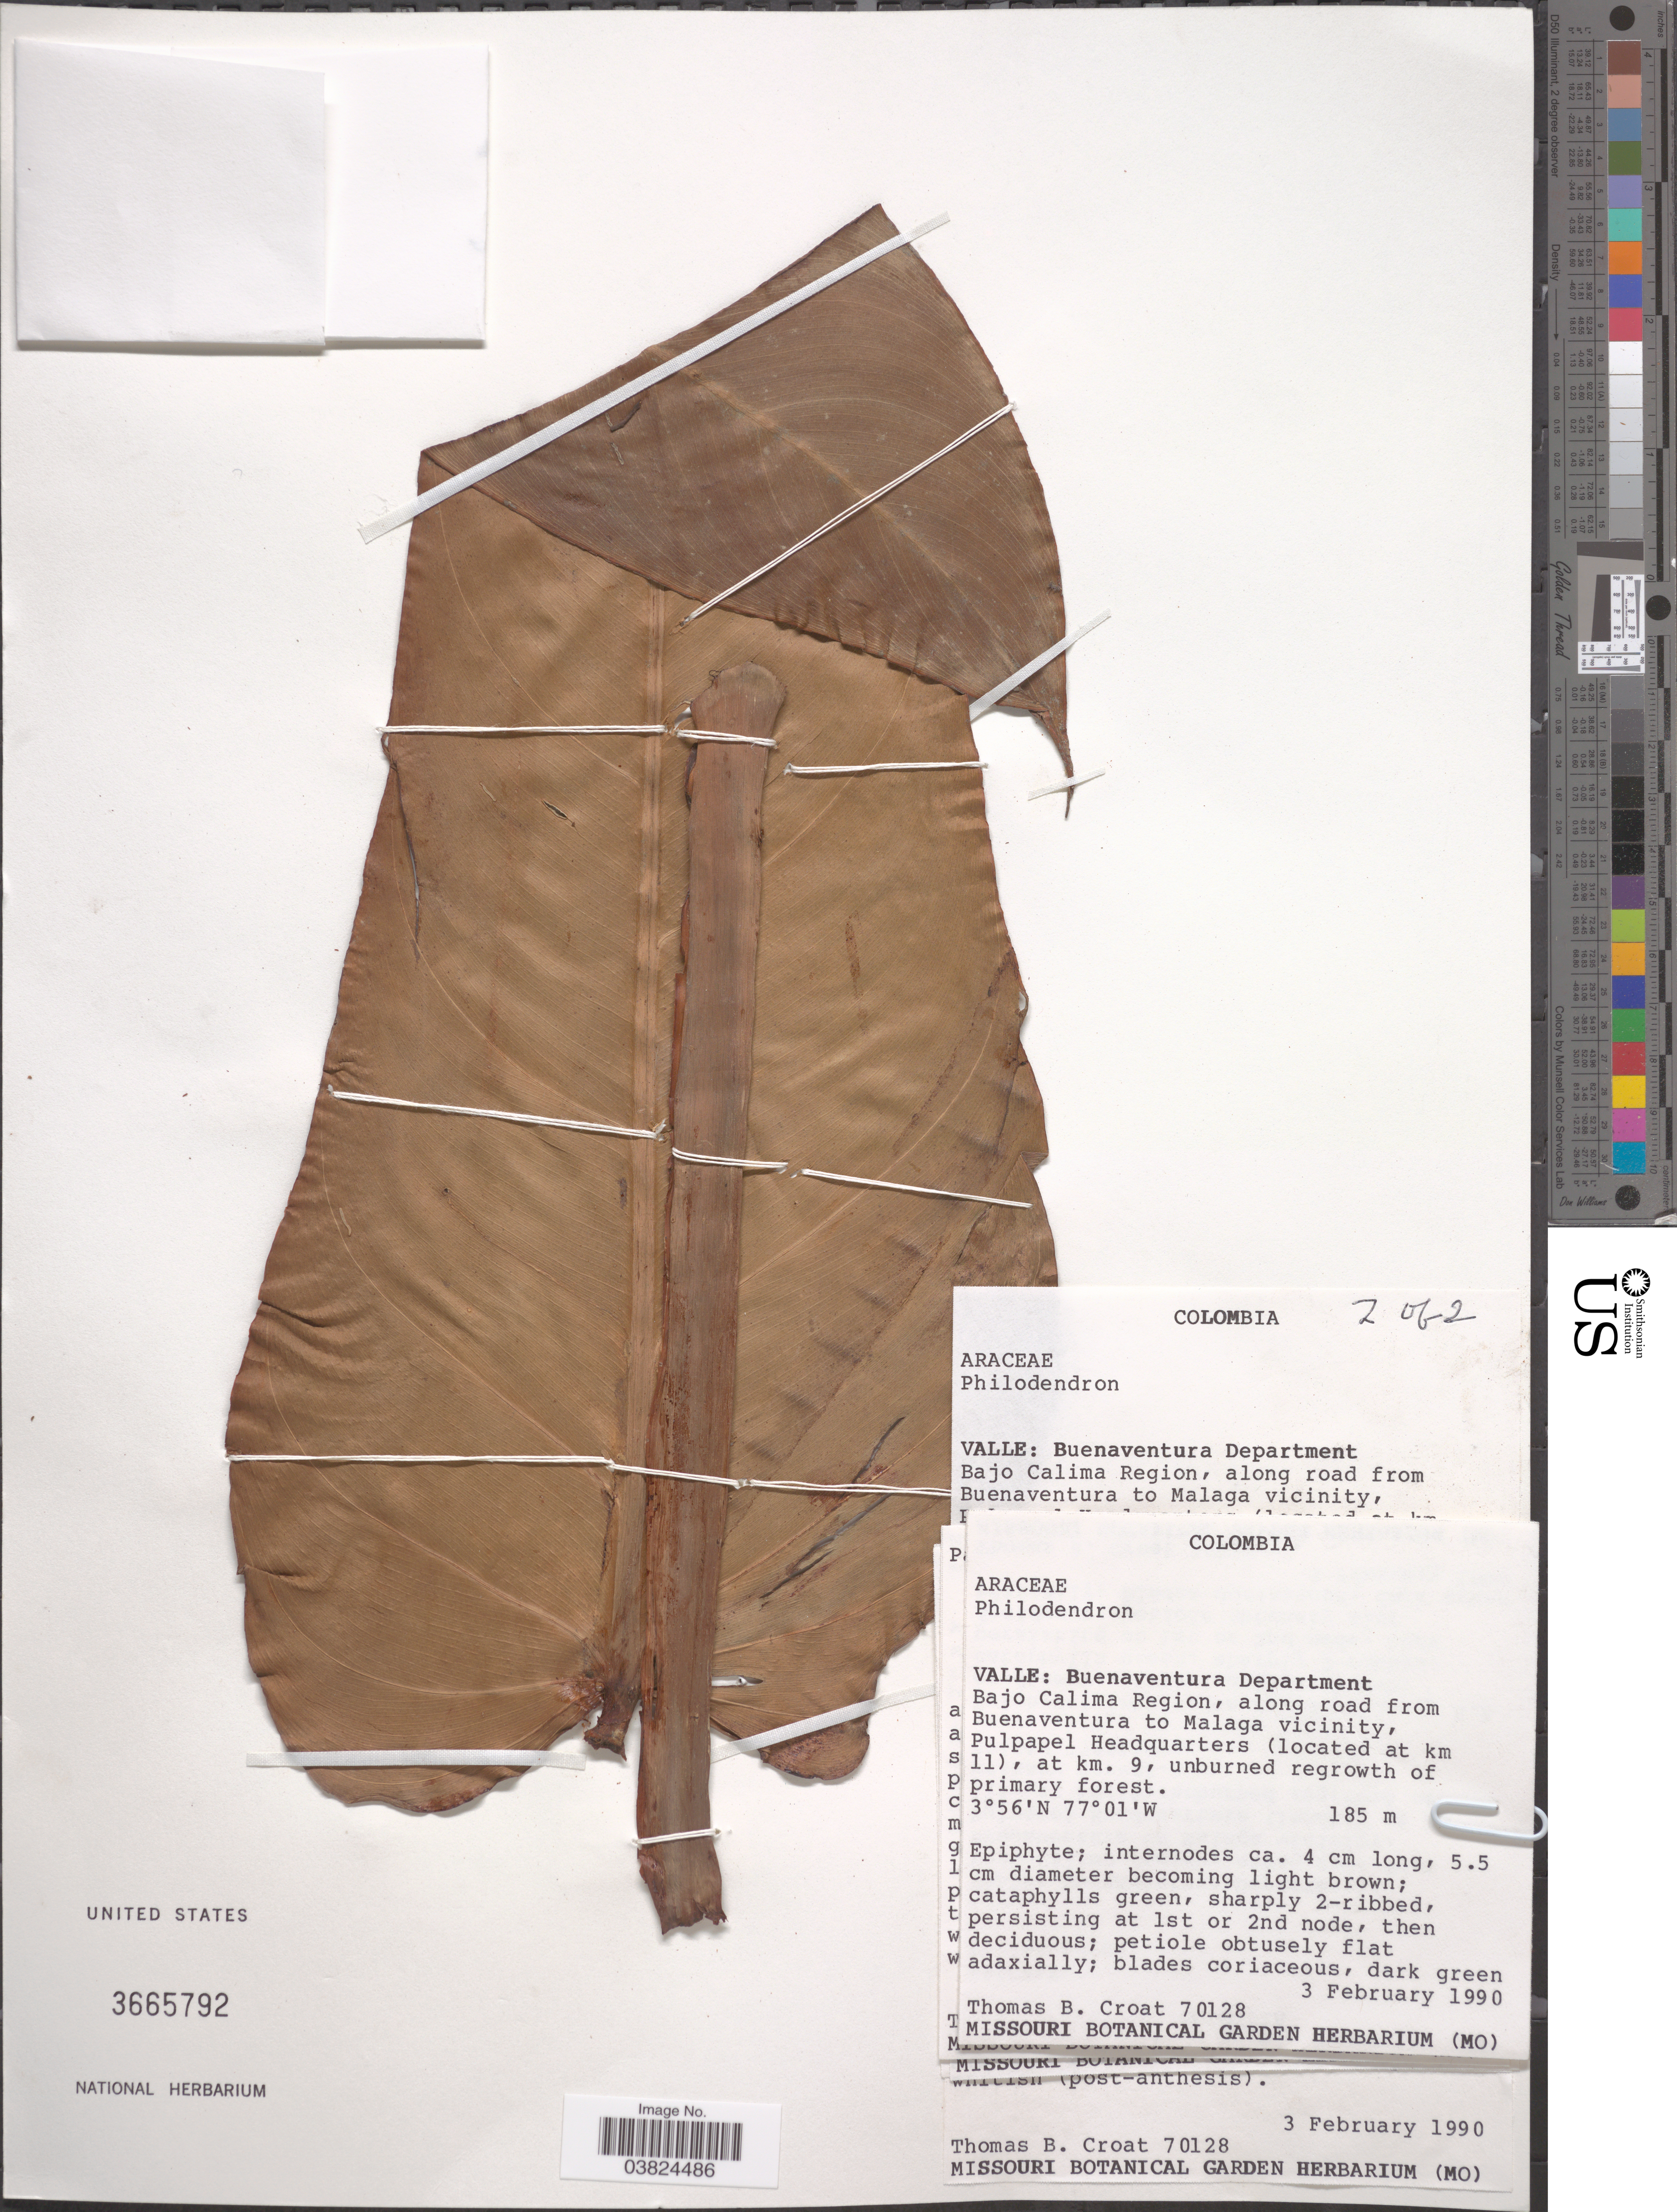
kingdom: Plantae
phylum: Tracheophyta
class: Liliopsida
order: Alismatales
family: Araceae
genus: Philodendron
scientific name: Philodendron sp.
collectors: T. B. Croat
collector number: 70128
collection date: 1990-02-03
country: Colombia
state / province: Valle del Cauca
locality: Buenaventura Department. Bajo Calima Region, along road from Buenaventura to Malaga vicinity, Pulpapel Headquarters (located at km 11), at km. 9.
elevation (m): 185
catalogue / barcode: US 3665792